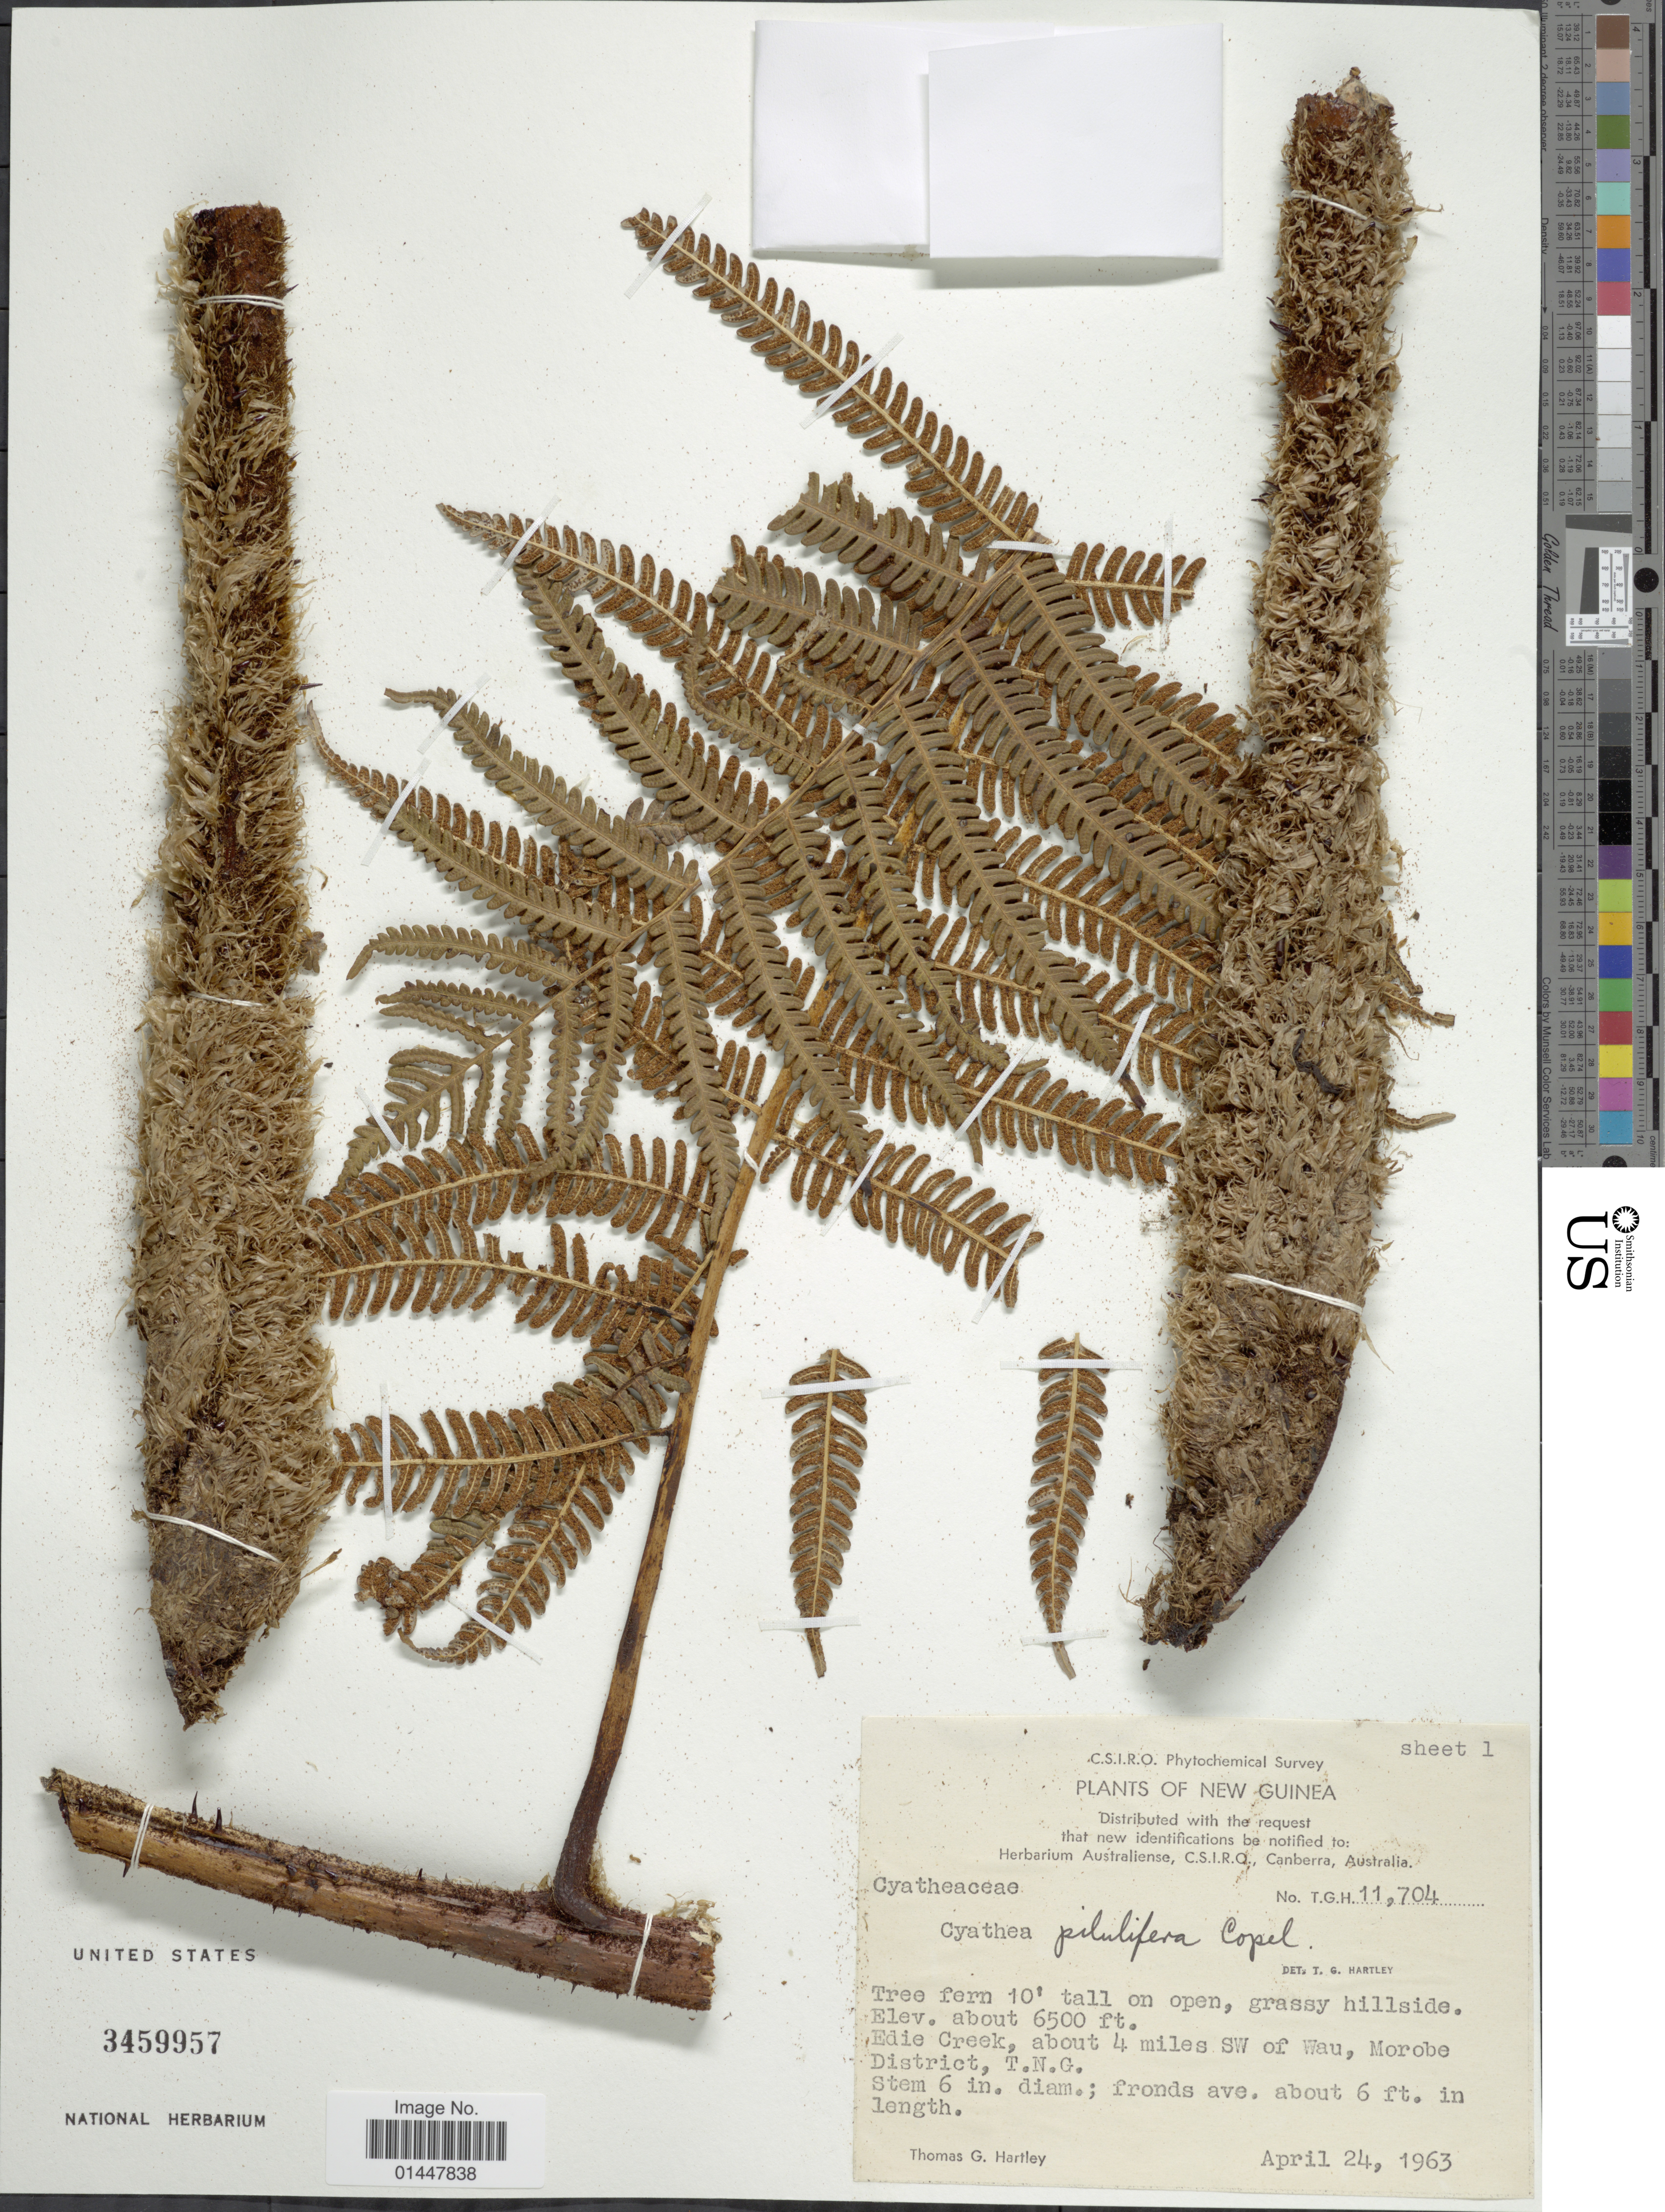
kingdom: Plantae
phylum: Tracheophyta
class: Polypodiopsida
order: Cyatheales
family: Cyatheaceae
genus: Sphaeropteris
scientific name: Sphaeropteris pilulifera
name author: (Copel.) R.M. Tryon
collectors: T. G. Hartley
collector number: T.G.H.11704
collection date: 1963-04-24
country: Papua New Guinea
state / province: Morobe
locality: New Guinea, Edie Creek, about 4 miles SW of Wau, T.N.G.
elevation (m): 1981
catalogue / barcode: US 3459957